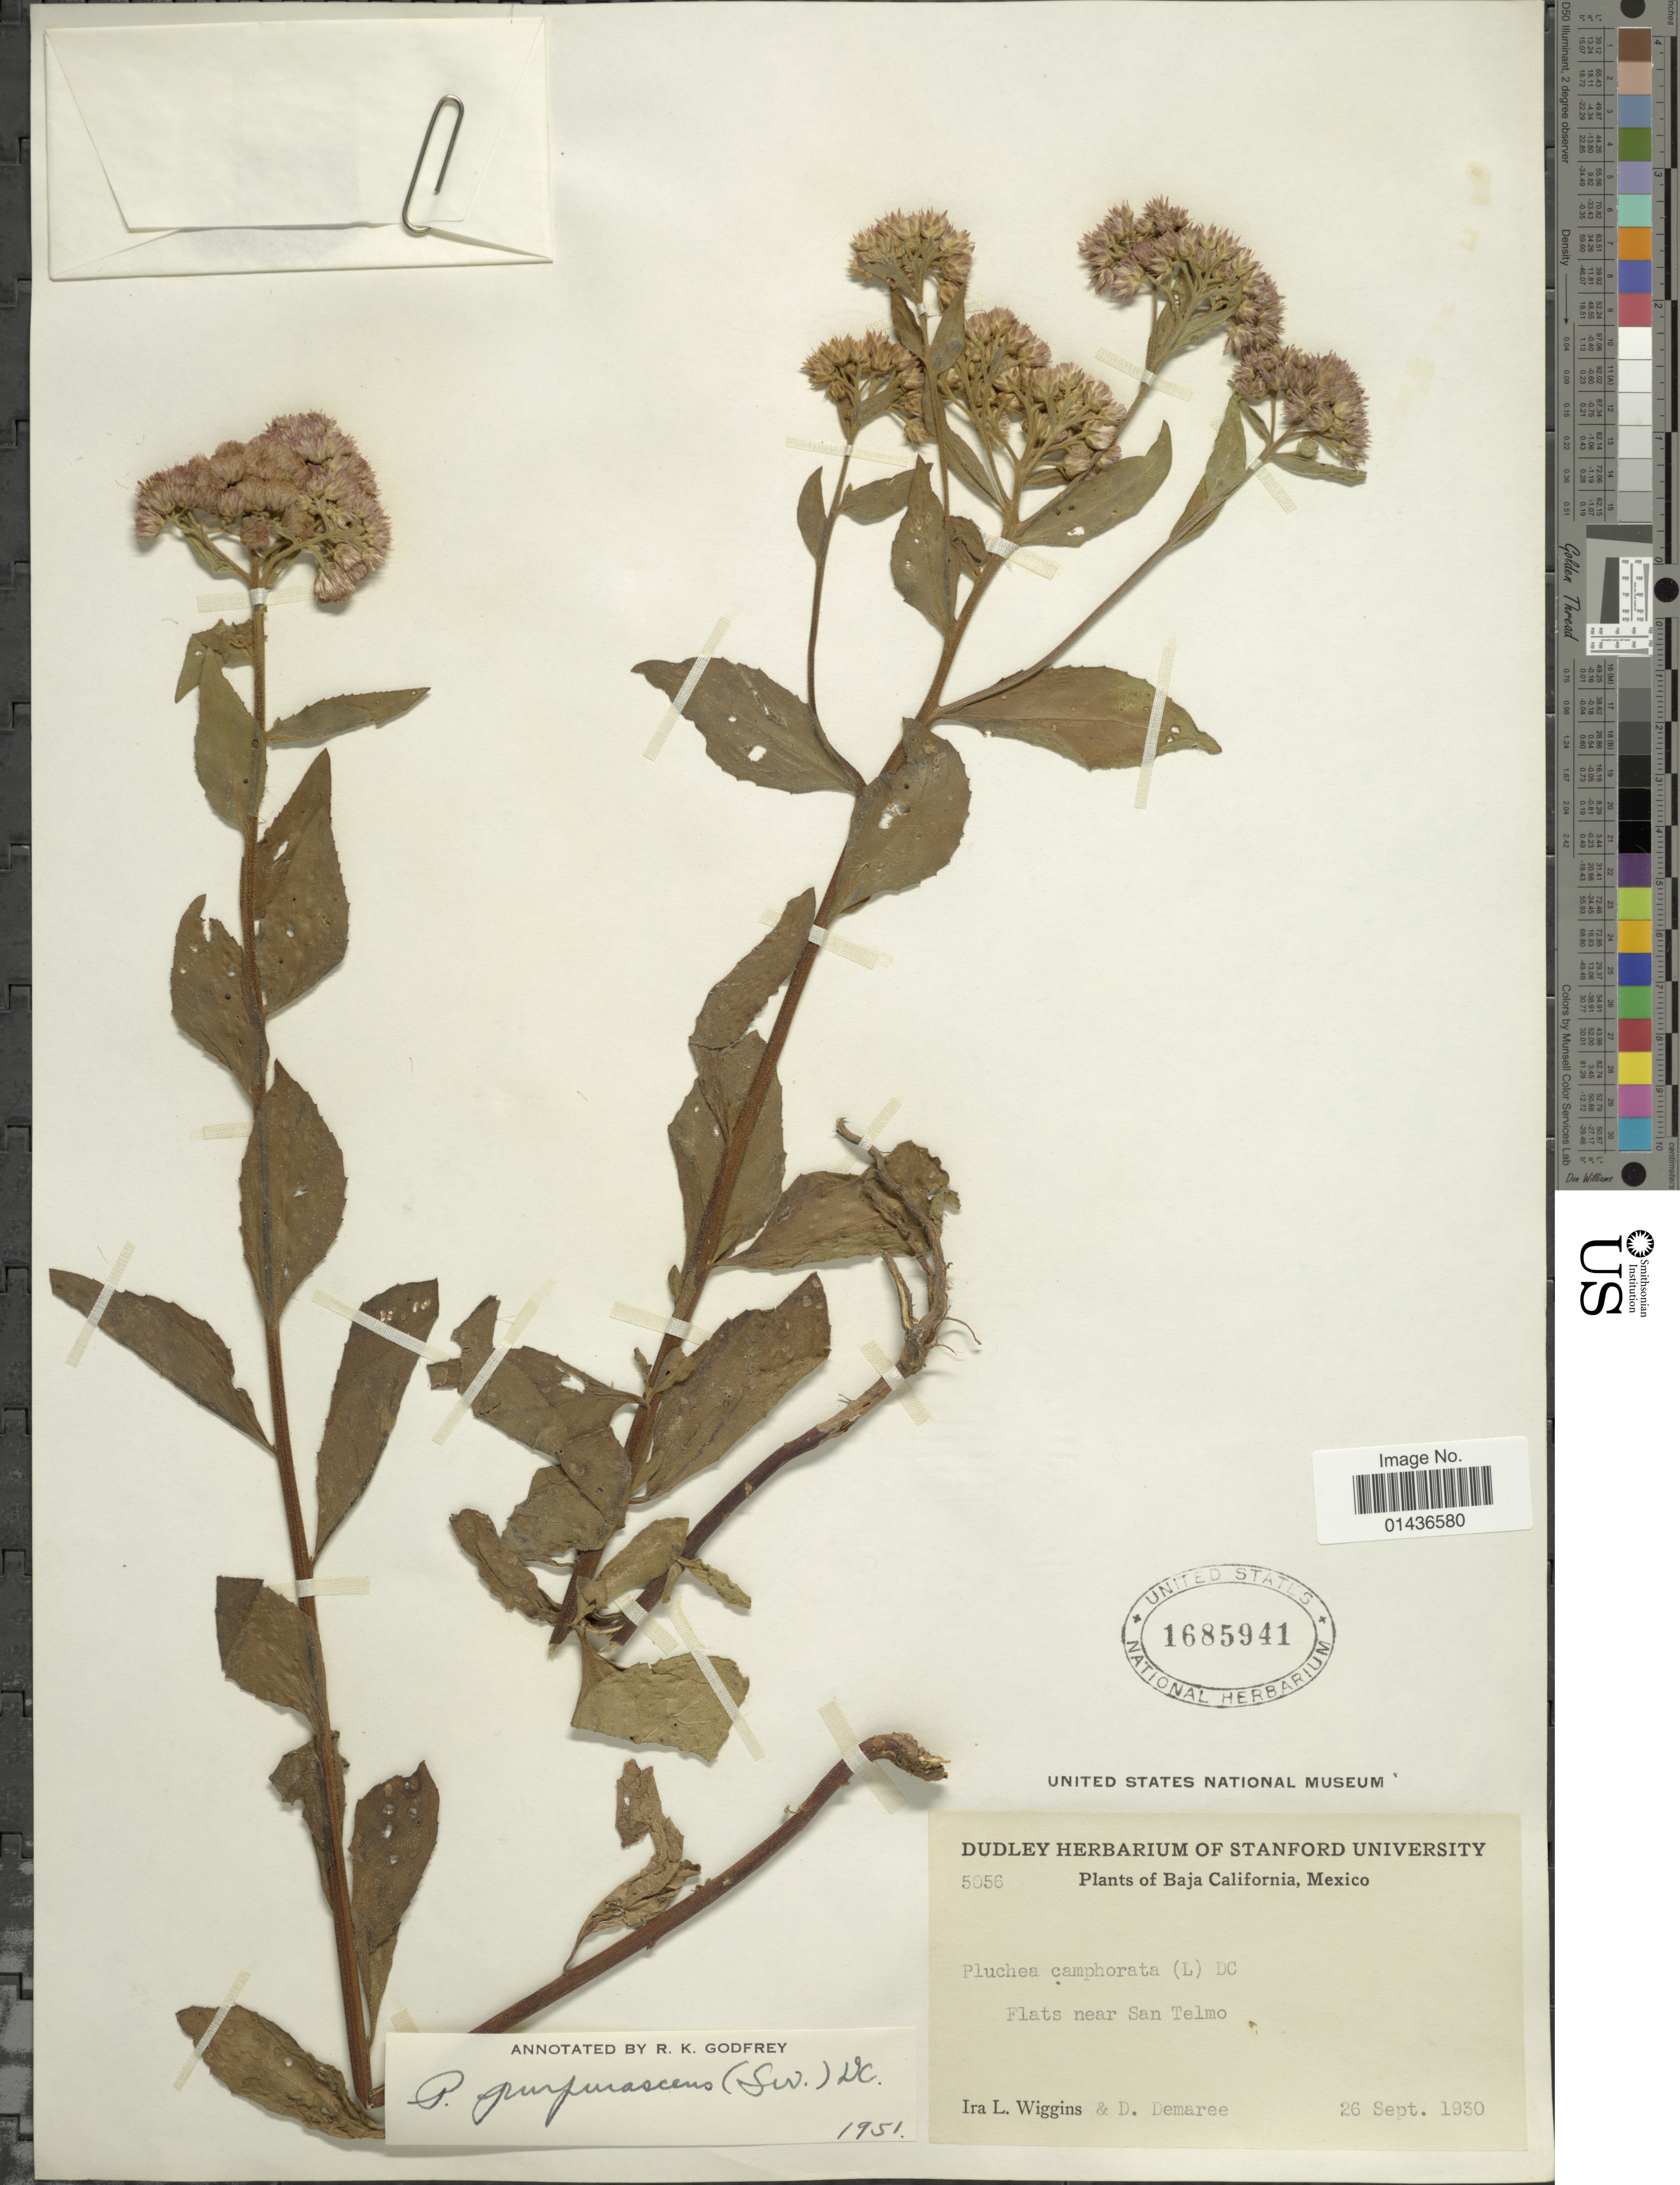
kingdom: Plantae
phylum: Tracheophyta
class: Magnoliopsida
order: Asterales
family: Asteraceae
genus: Pluchea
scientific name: Pluchea odorata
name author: (L.) Cass.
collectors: I. L. Wiggins & D. Demaree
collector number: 5056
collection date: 1930-09-26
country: Mexico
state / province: Baja California Sur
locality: Flats near San Telmo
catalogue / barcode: US 1685941